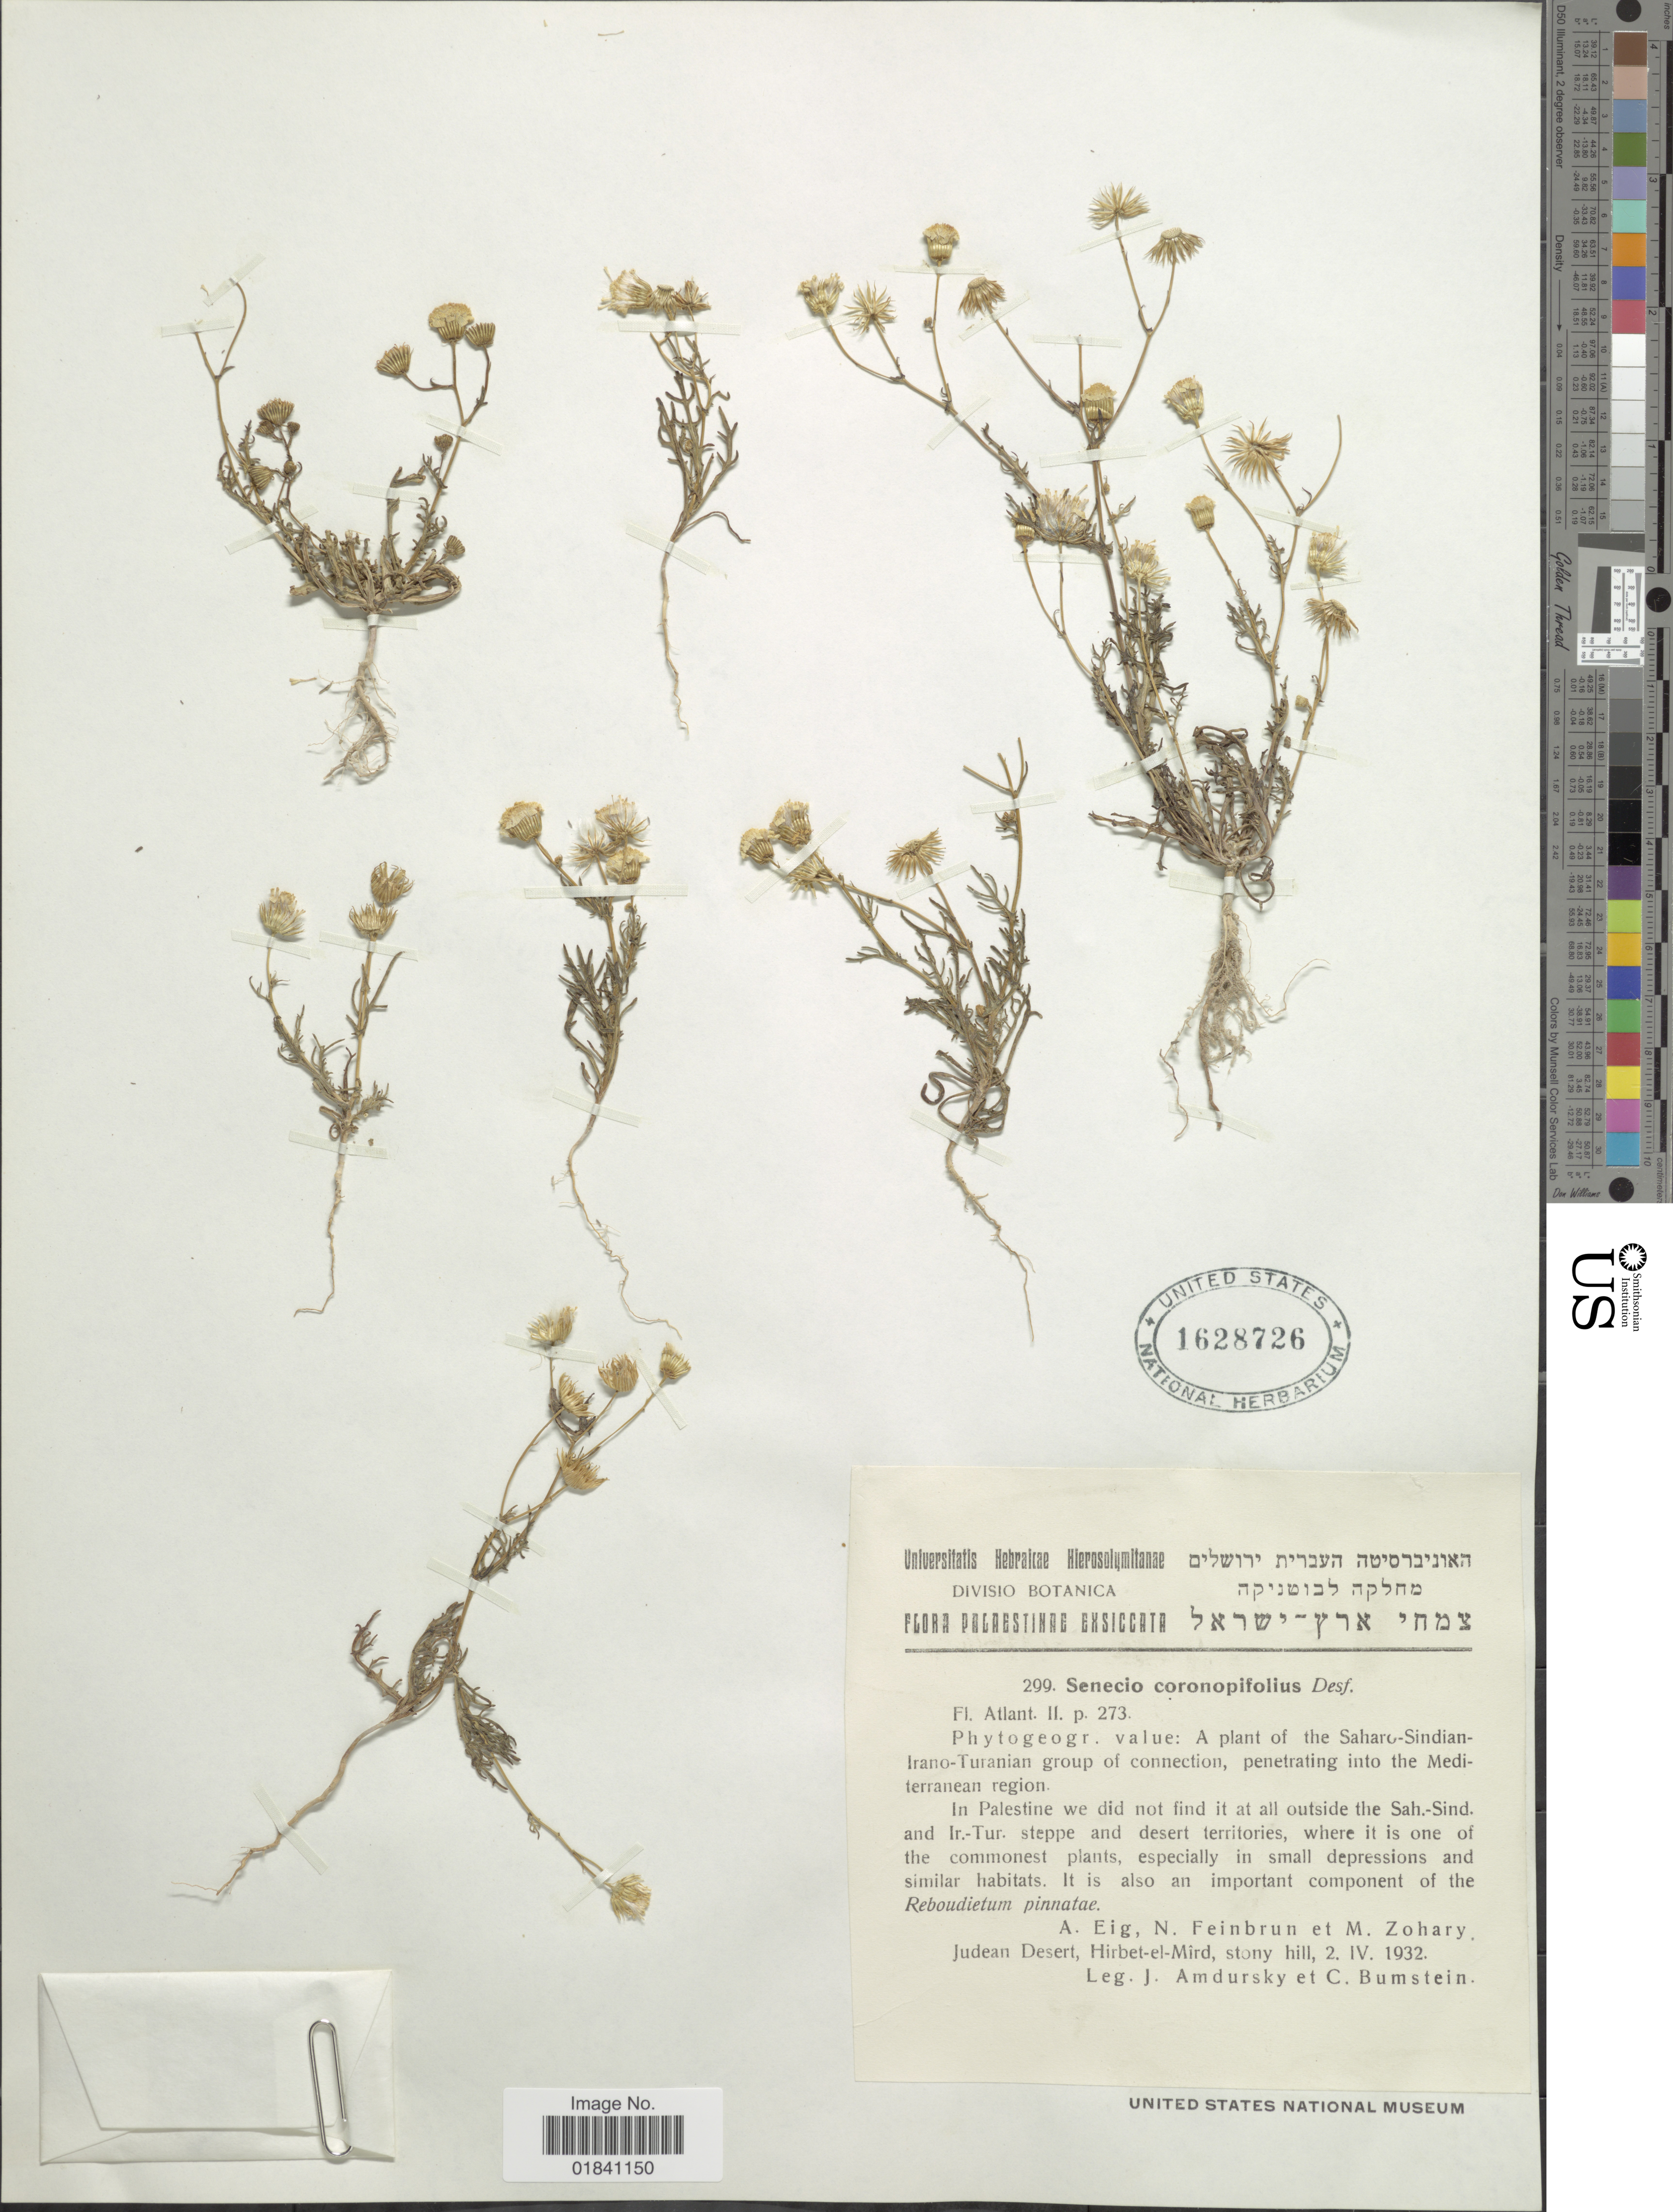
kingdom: Plantae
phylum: Tracheophyta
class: Magnoliopsida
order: Asterales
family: Asteraceae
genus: Senecio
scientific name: Senecio coronopifolius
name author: Desf.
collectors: I. Amdursky & Bumstein, C.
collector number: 299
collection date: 1932-04-02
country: Israel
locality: Saharo-Sindian-Irano-Turanian group of connection, penetrating into the Mediterranean region [unsure placement]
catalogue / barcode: US 1628726